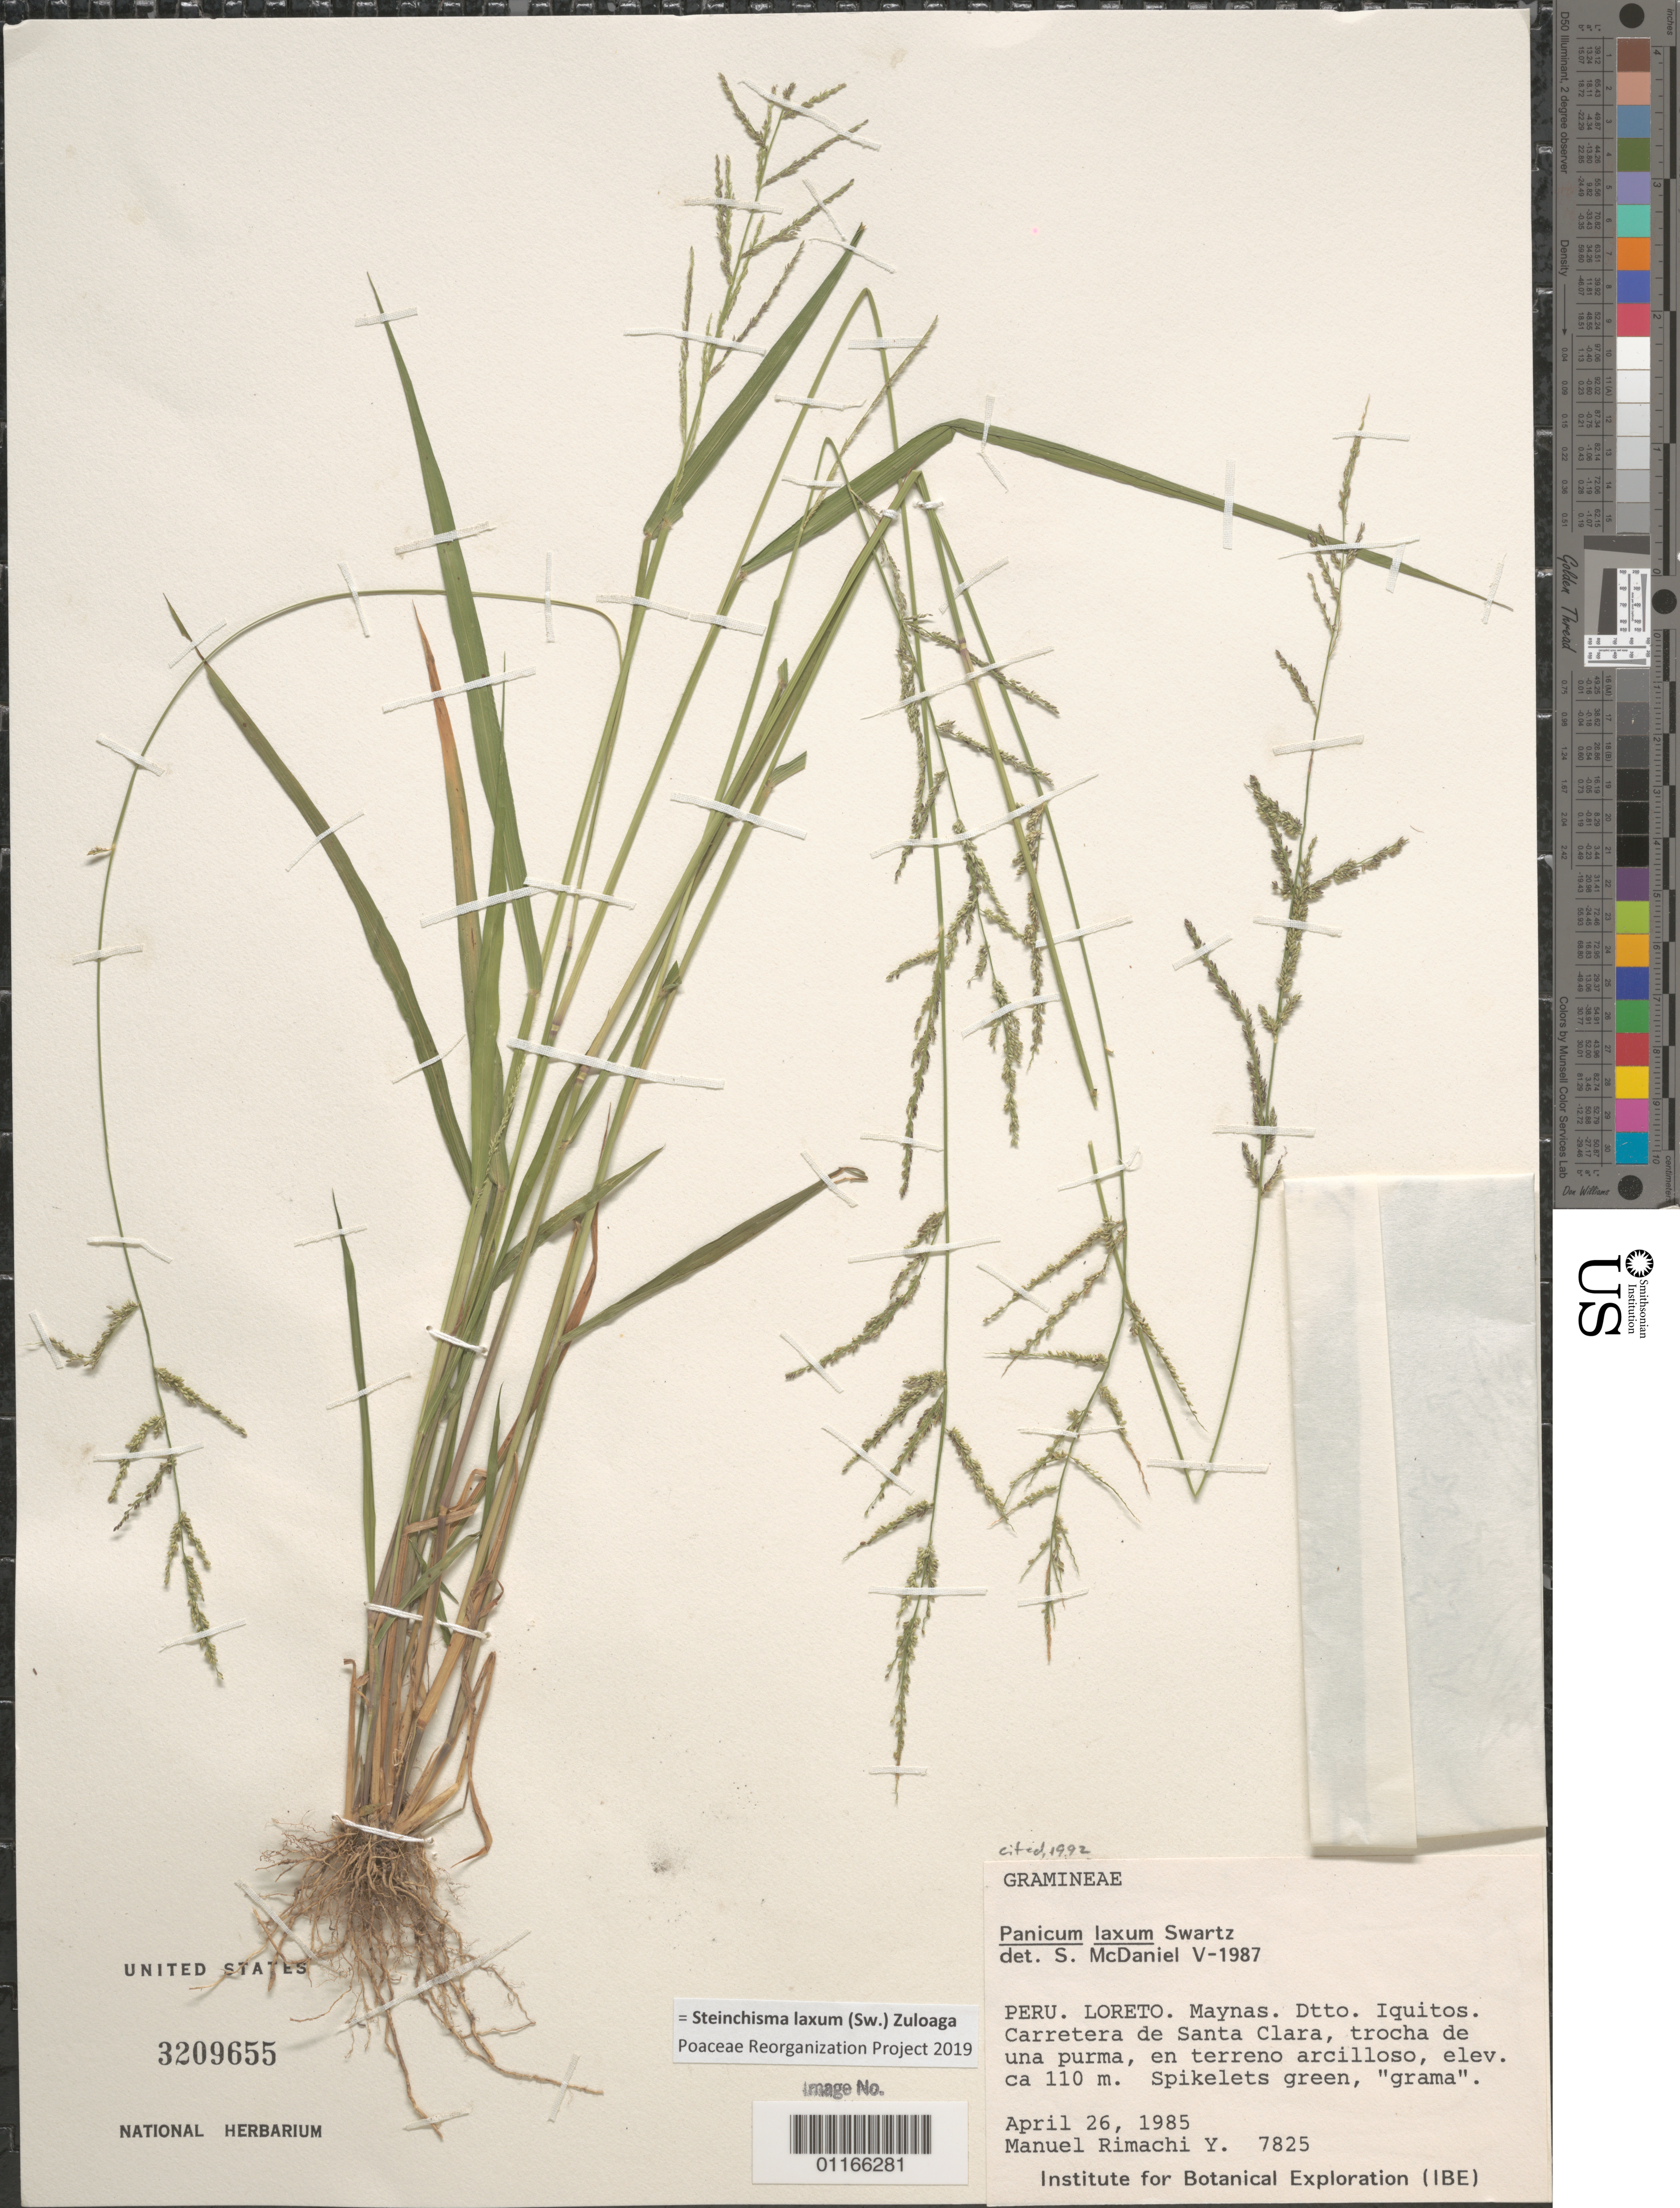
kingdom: Plantae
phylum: Tracheophyta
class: Liliopsida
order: Poales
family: Poaceae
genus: Panicum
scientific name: Panicum laxum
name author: Sw.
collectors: M. Rimachi Y.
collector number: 7825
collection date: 1985-04-26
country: Peru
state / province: Loreto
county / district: Maynas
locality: Dtto. Iquitos. Carretera de Santa Clara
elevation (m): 110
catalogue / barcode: US 3209655